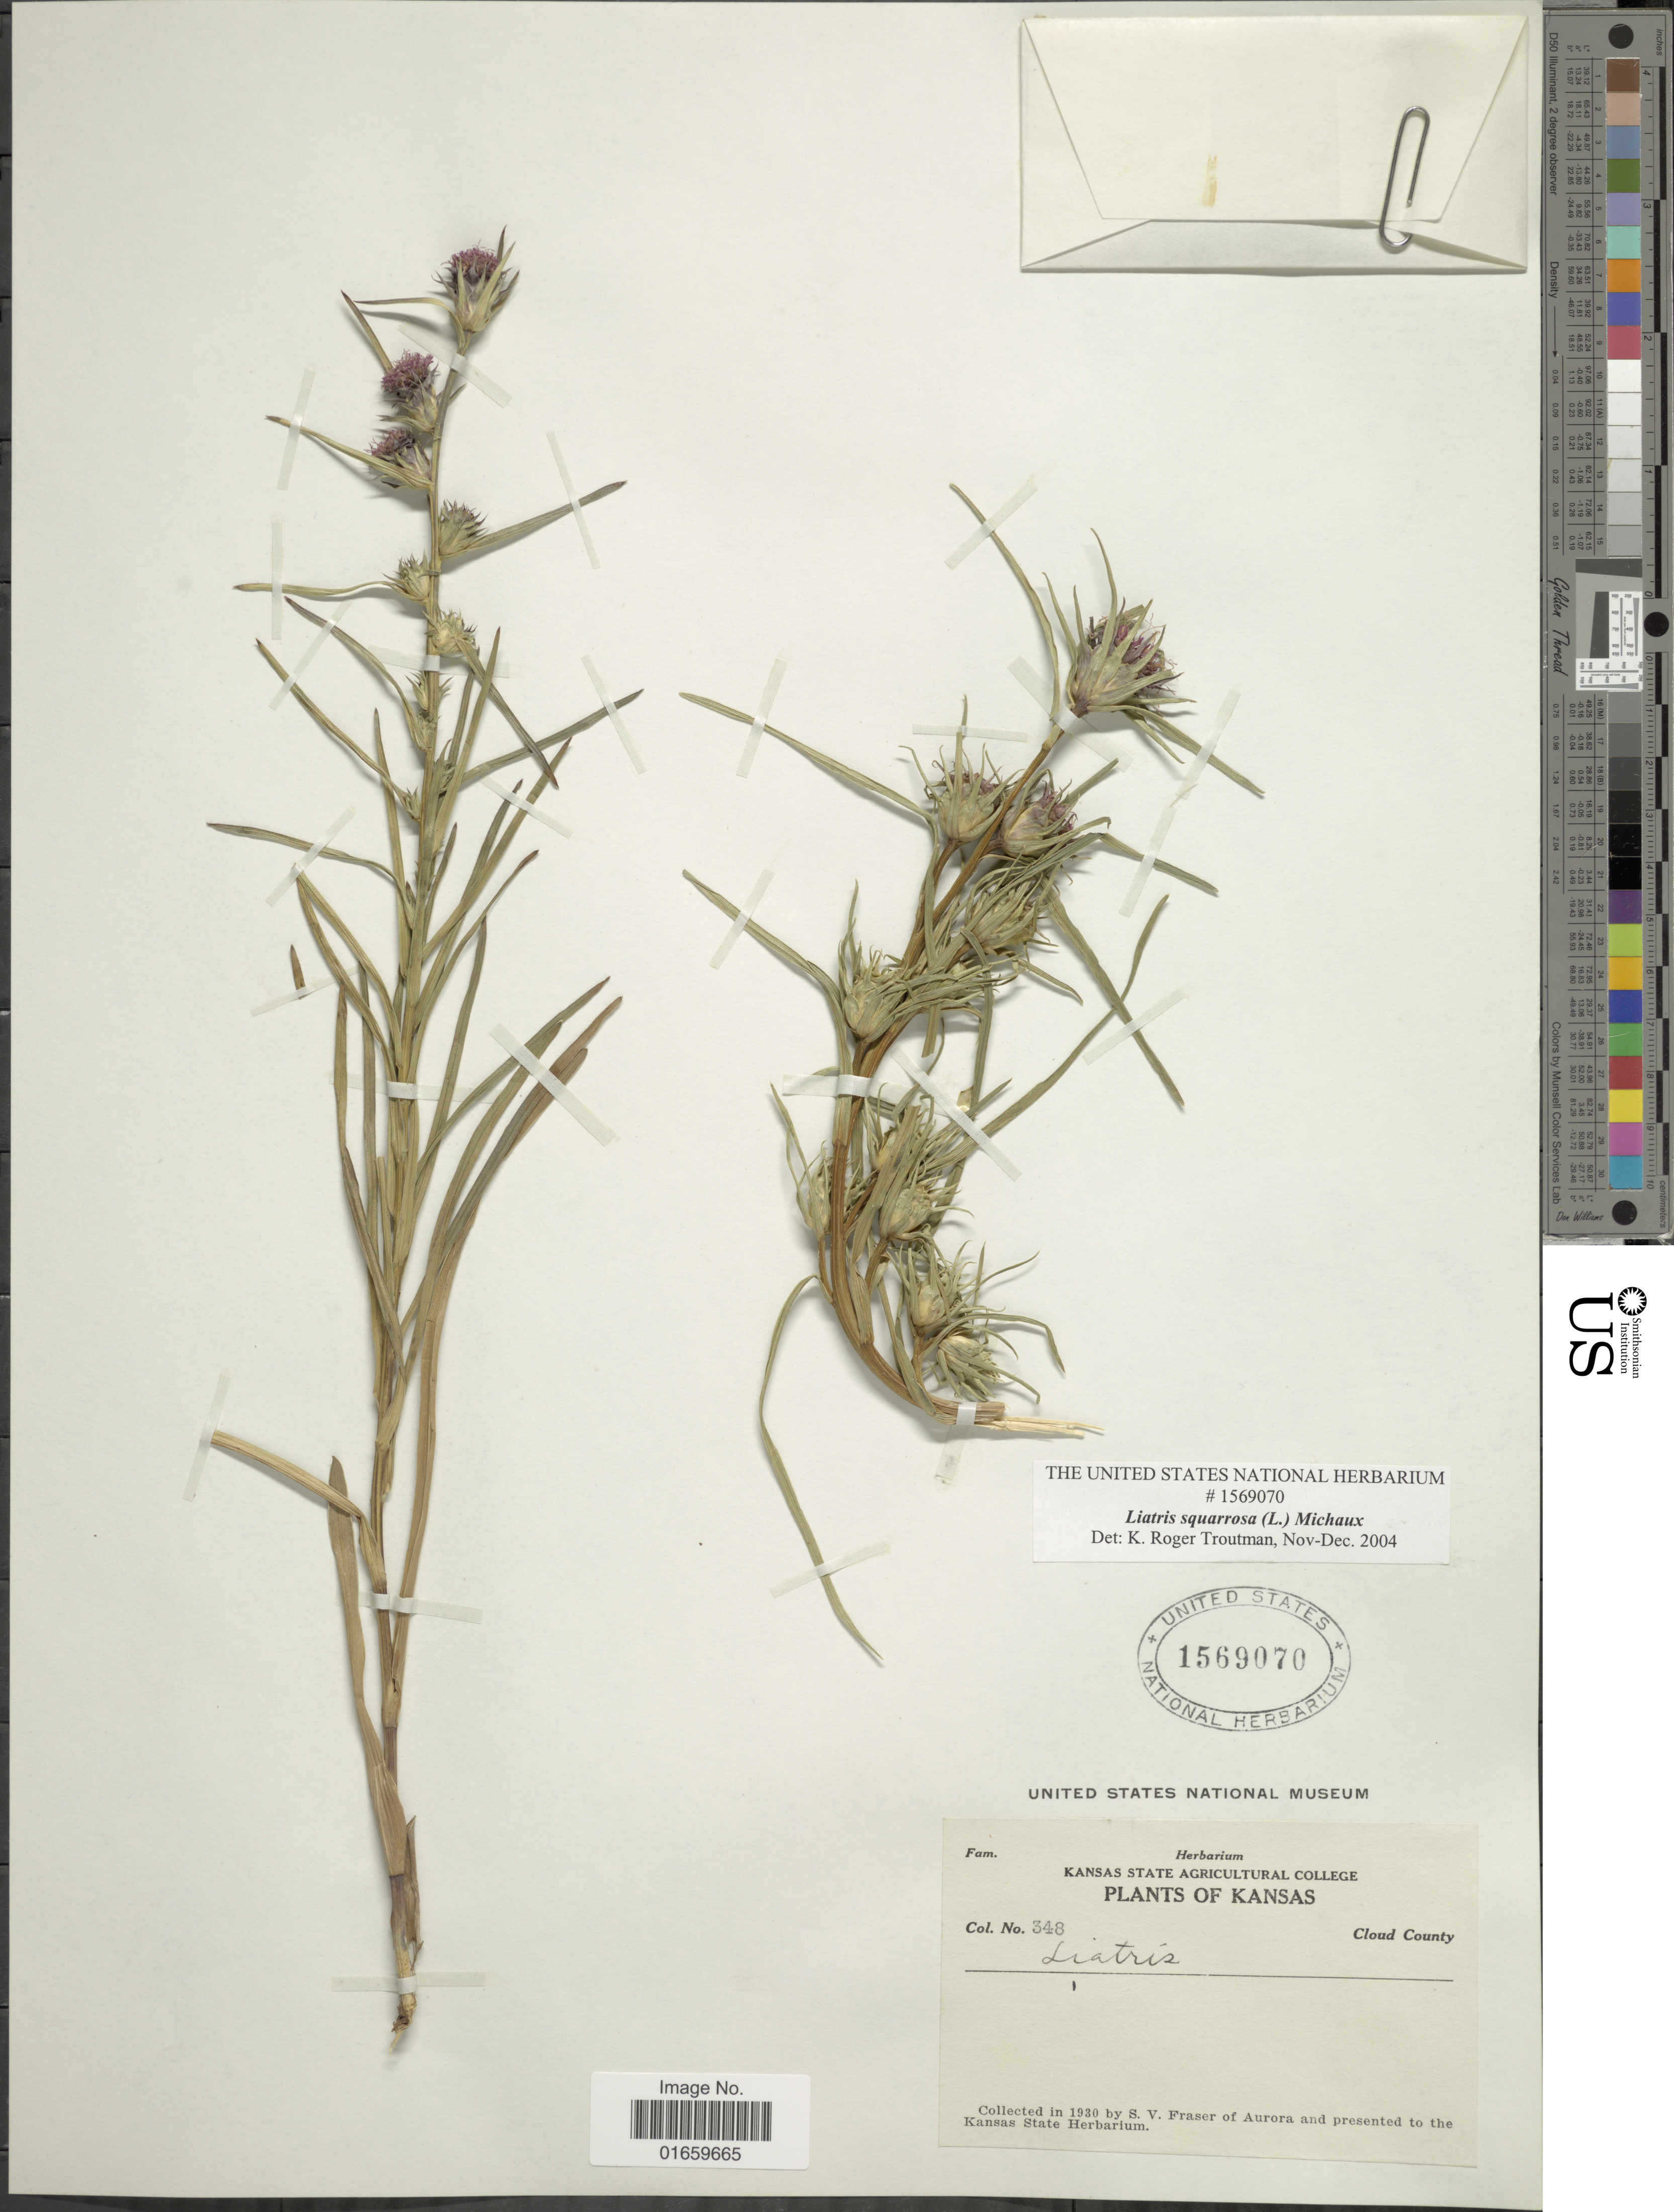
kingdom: Plantae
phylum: Tracheophyta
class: Magnoliopsida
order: Asterales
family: Asteraceae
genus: Liatris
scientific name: Liatris squarrosa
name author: (L.) Michx.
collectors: S. Fraser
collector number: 348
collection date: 1930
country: United States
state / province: Kansas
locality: Cloud County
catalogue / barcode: US 1569070